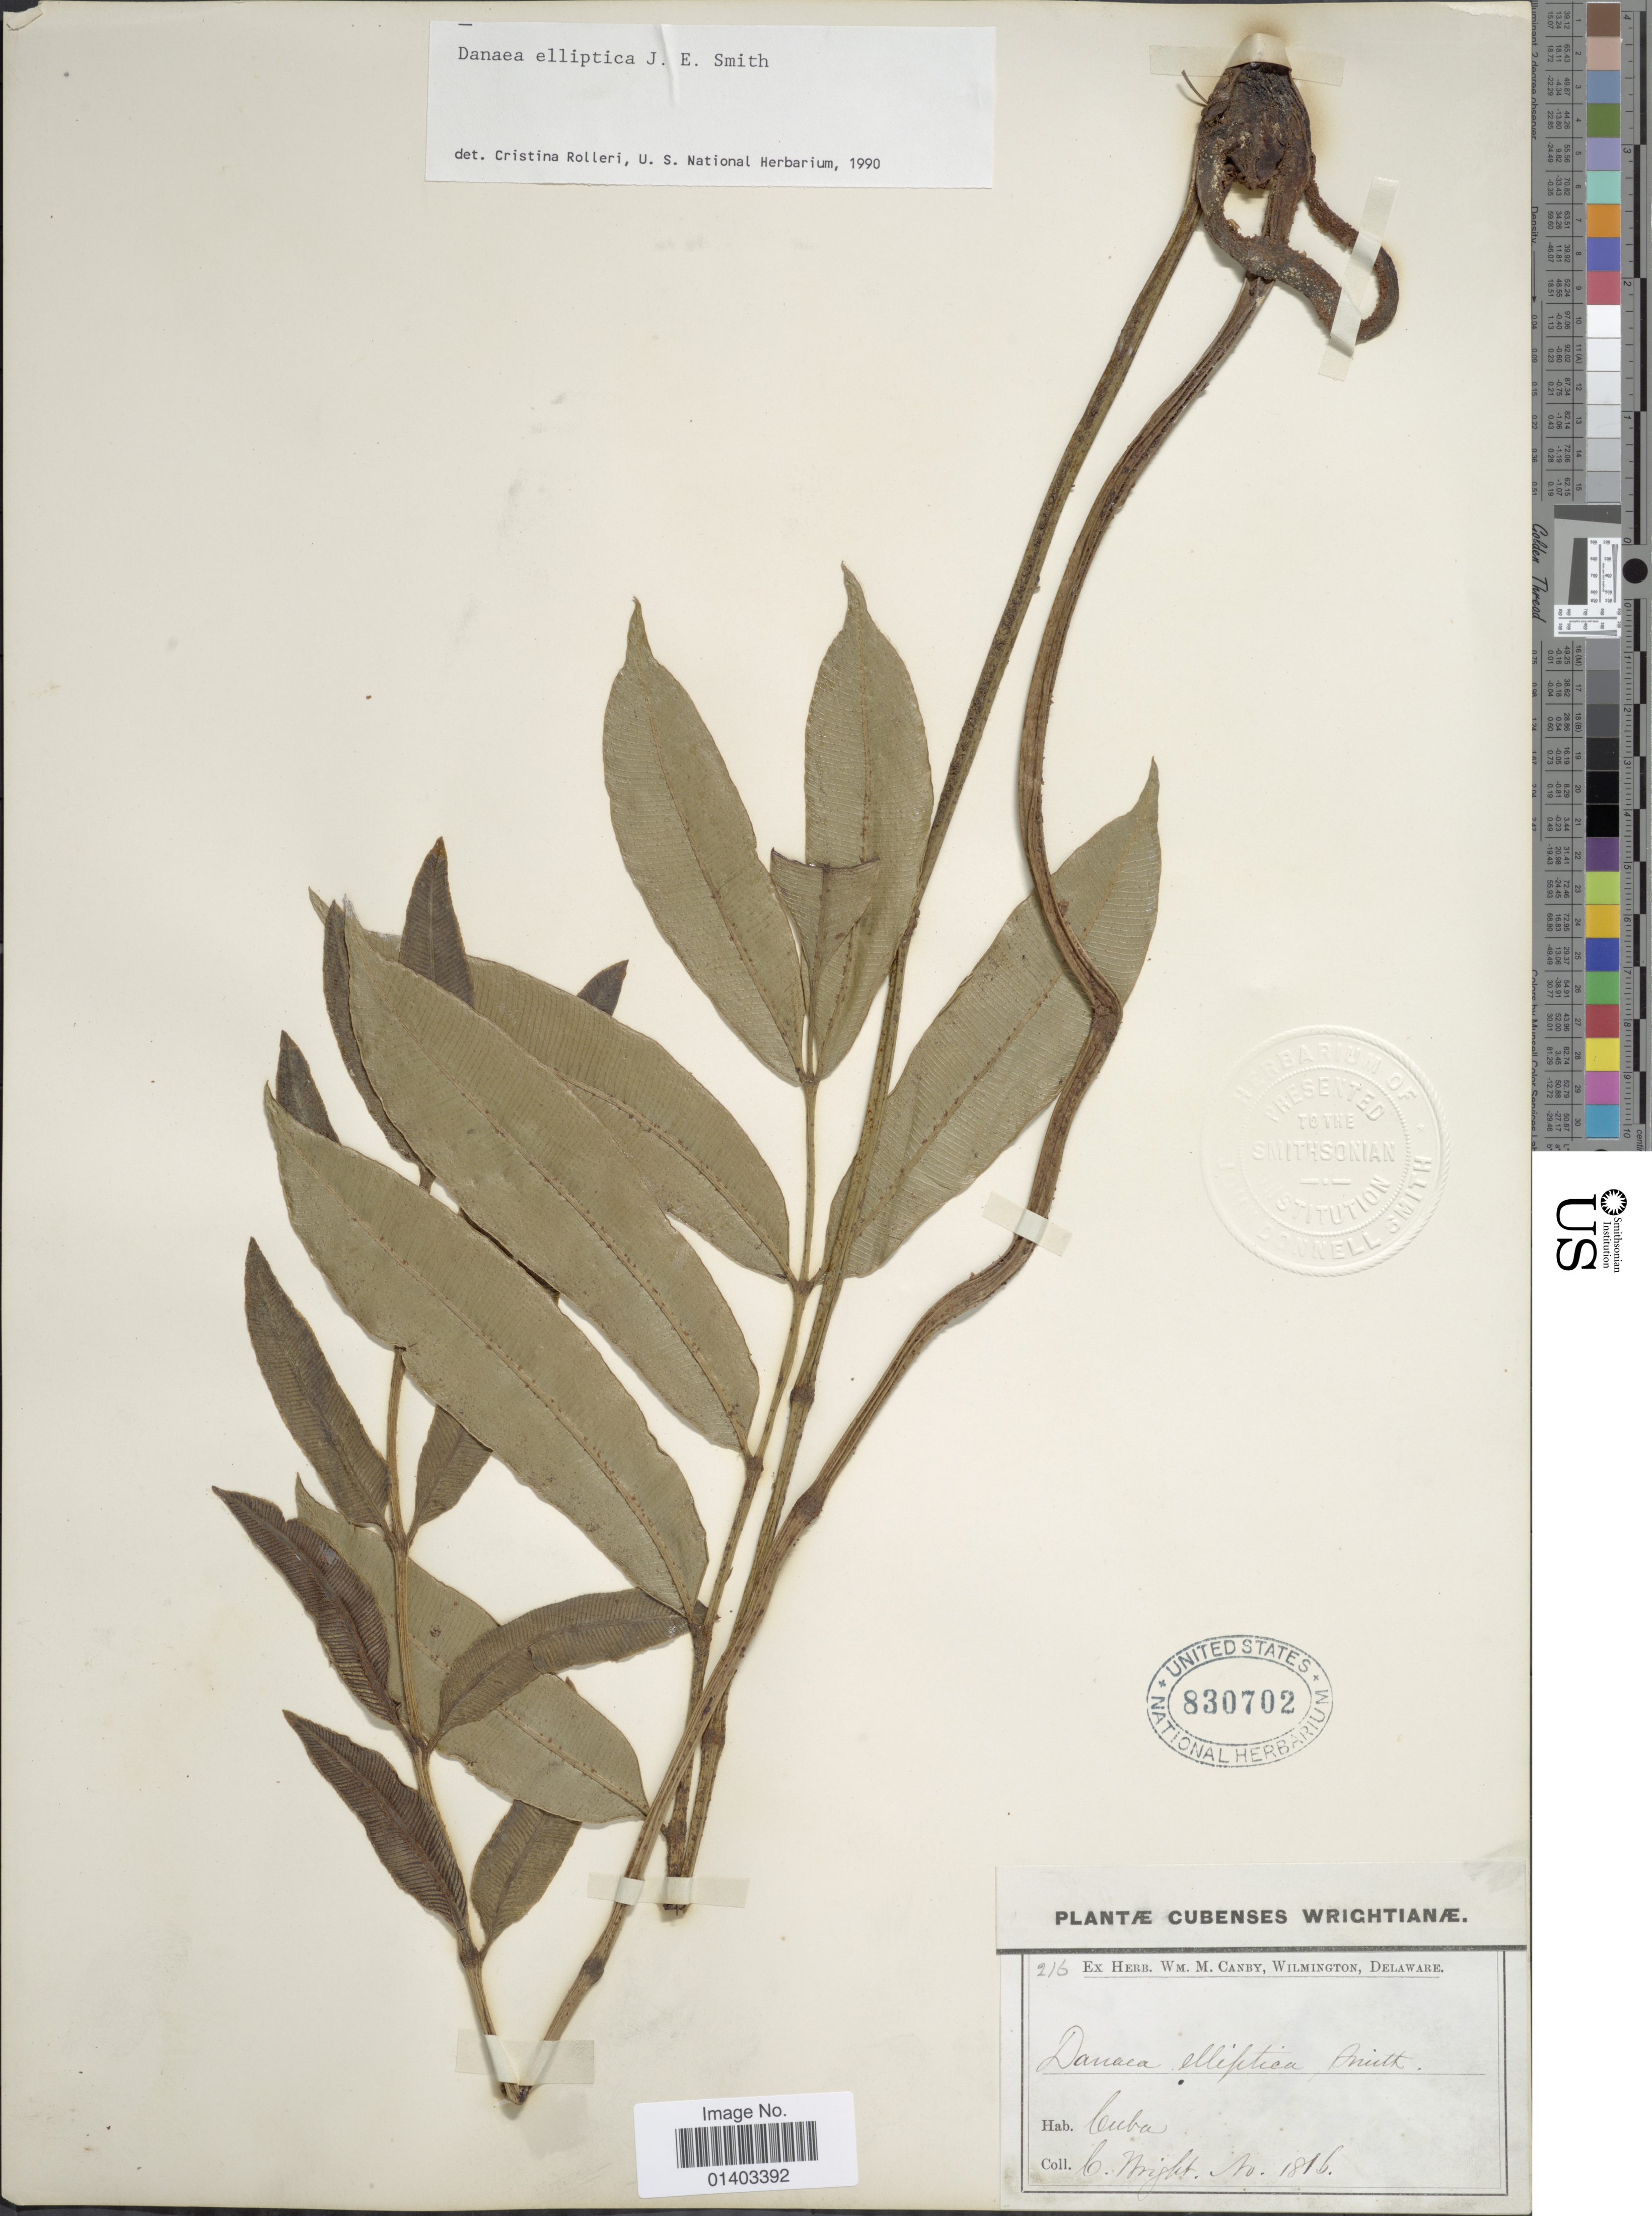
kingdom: Plantae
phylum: Tracheophyta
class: Polypodiopsida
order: Marattiales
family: Marattiaceae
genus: Danaea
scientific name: Danaea elliptica subsp. elliptica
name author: Sm.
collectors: C. Wright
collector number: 1816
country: Cuba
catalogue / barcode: US 830702